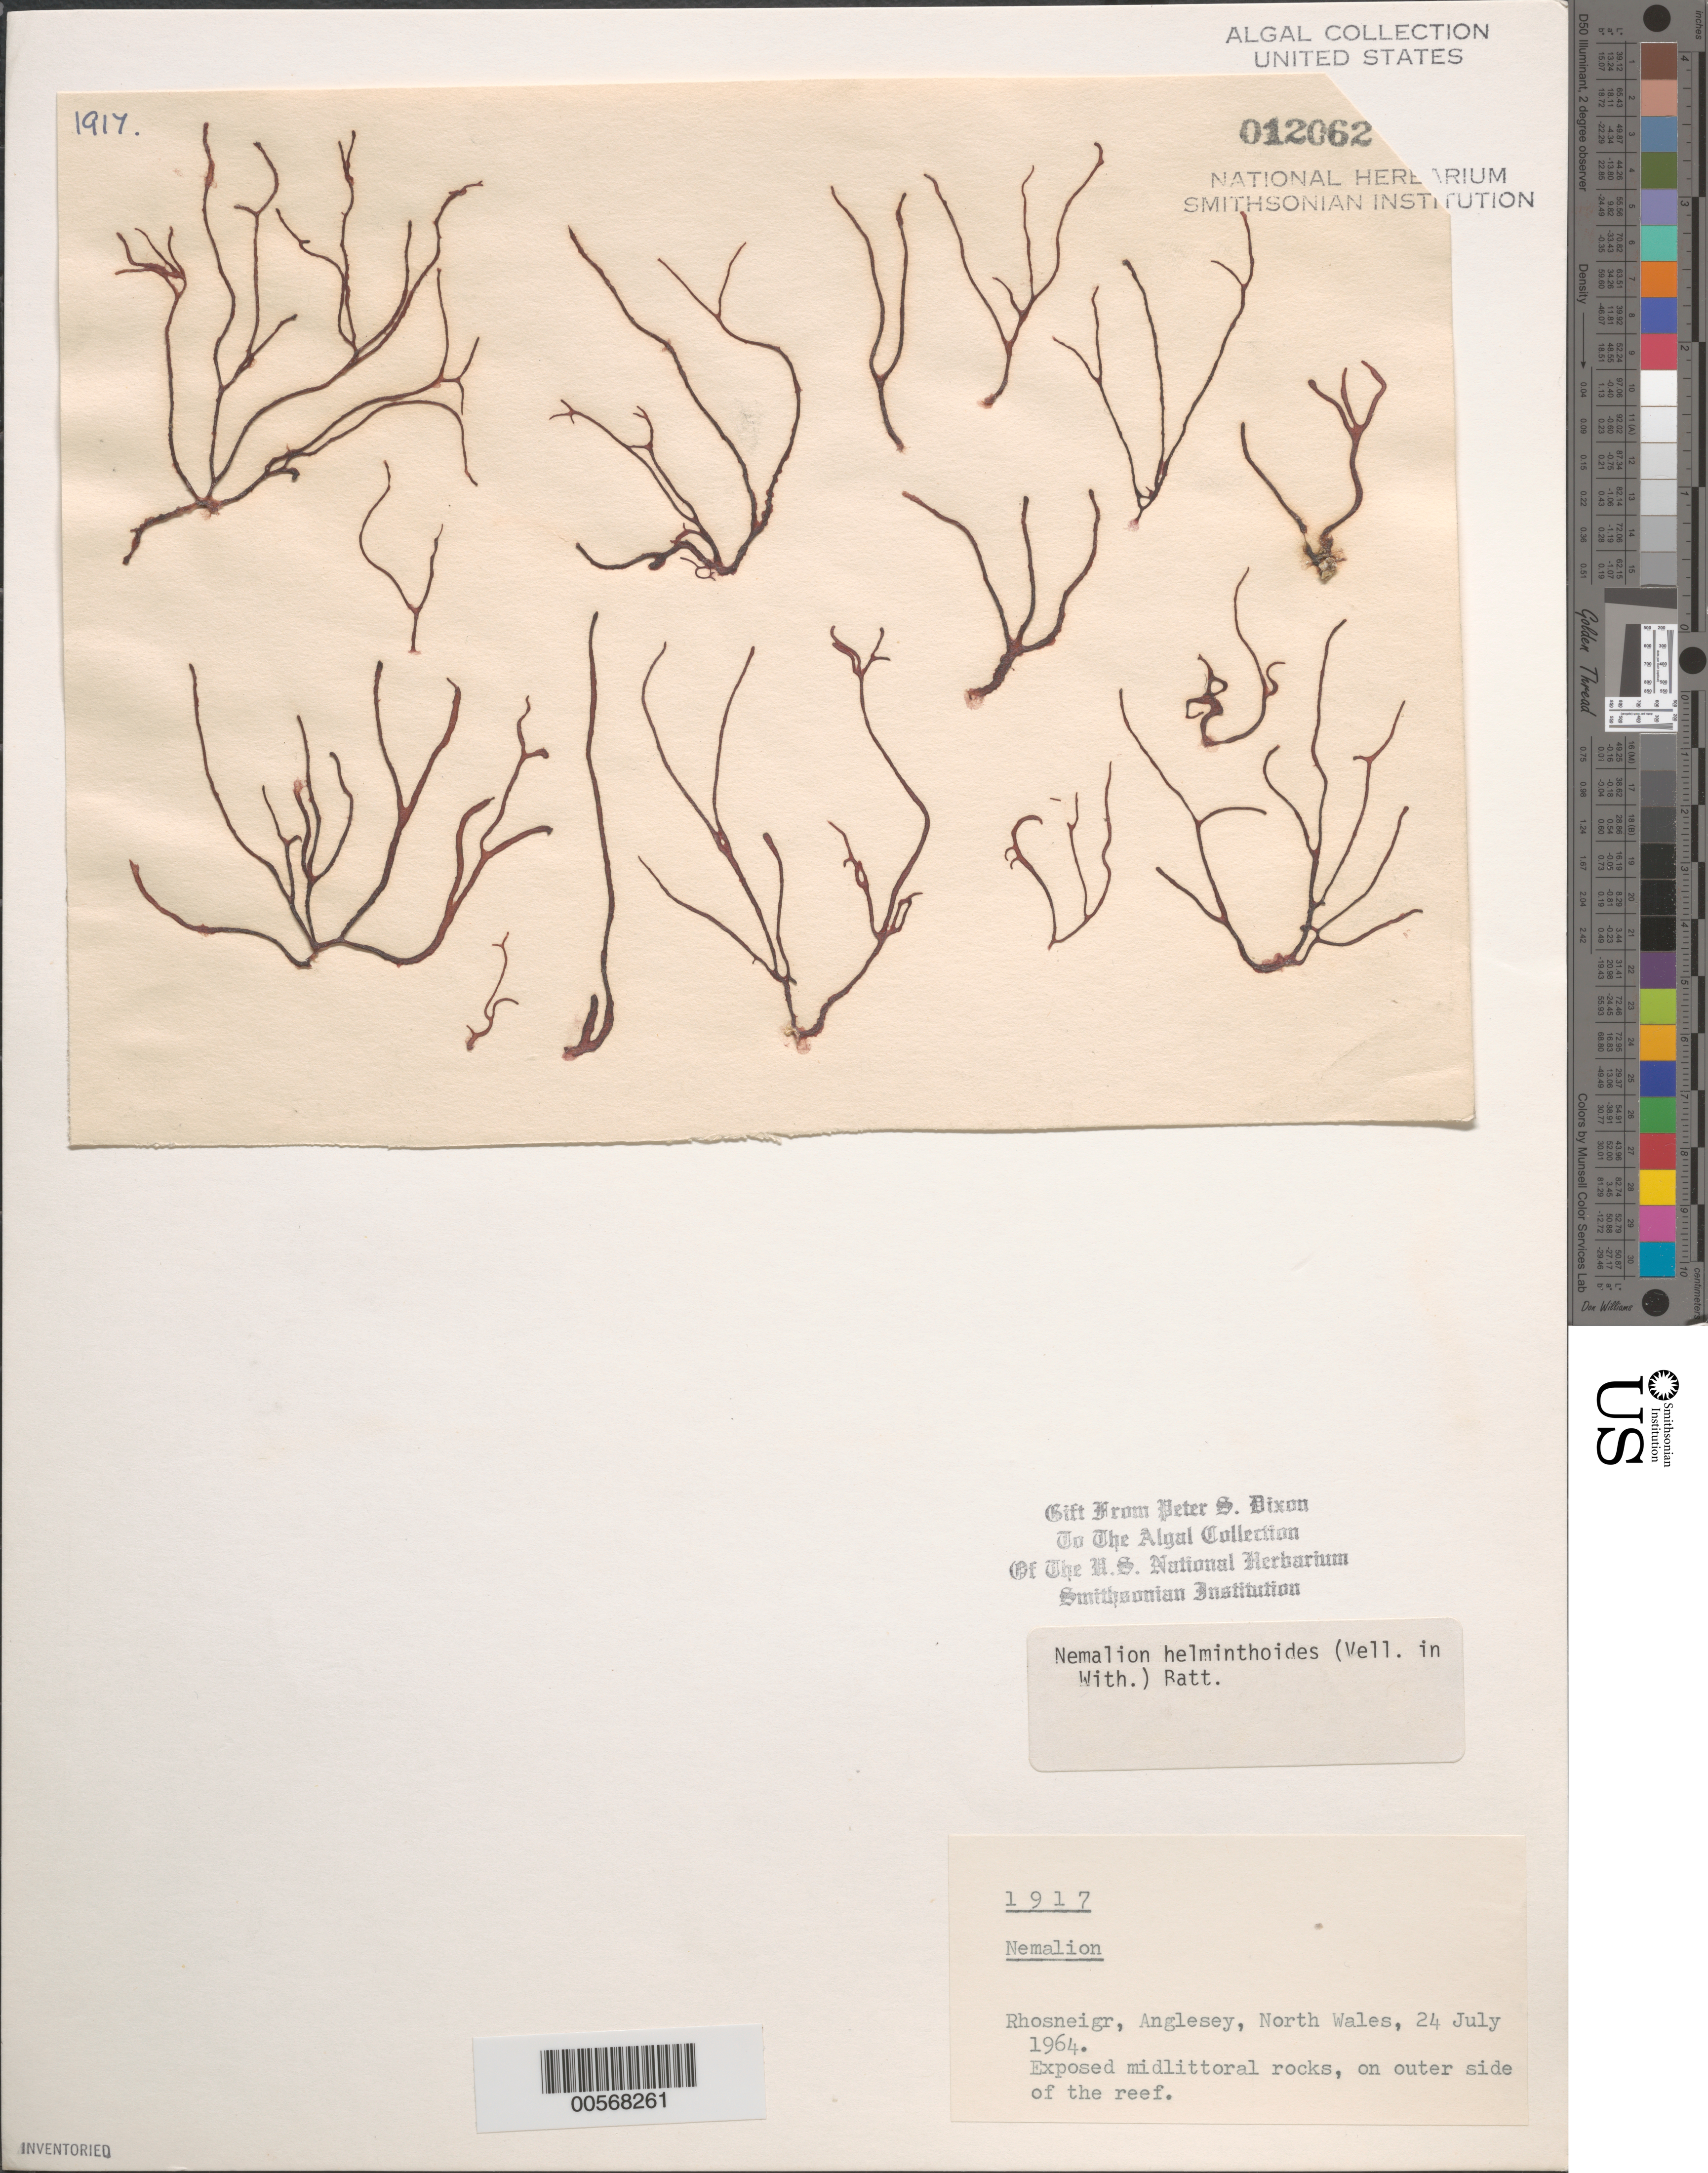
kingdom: Plantae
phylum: Rhodophyta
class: Florideophyceae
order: Nemaliales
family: Nemaliaceae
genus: Nemalion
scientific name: Nemalion multifidum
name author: (Lyngb.) Chauvin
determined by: Algae name updating Project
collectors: P. S. Dixon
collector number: PSD 1917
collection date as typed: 24 Jul 1964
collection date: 1964-07-24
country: United Kingdom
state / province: Wales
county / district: Gwynedd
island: Anglesey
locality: Rhosneigr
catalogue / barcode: US 12062